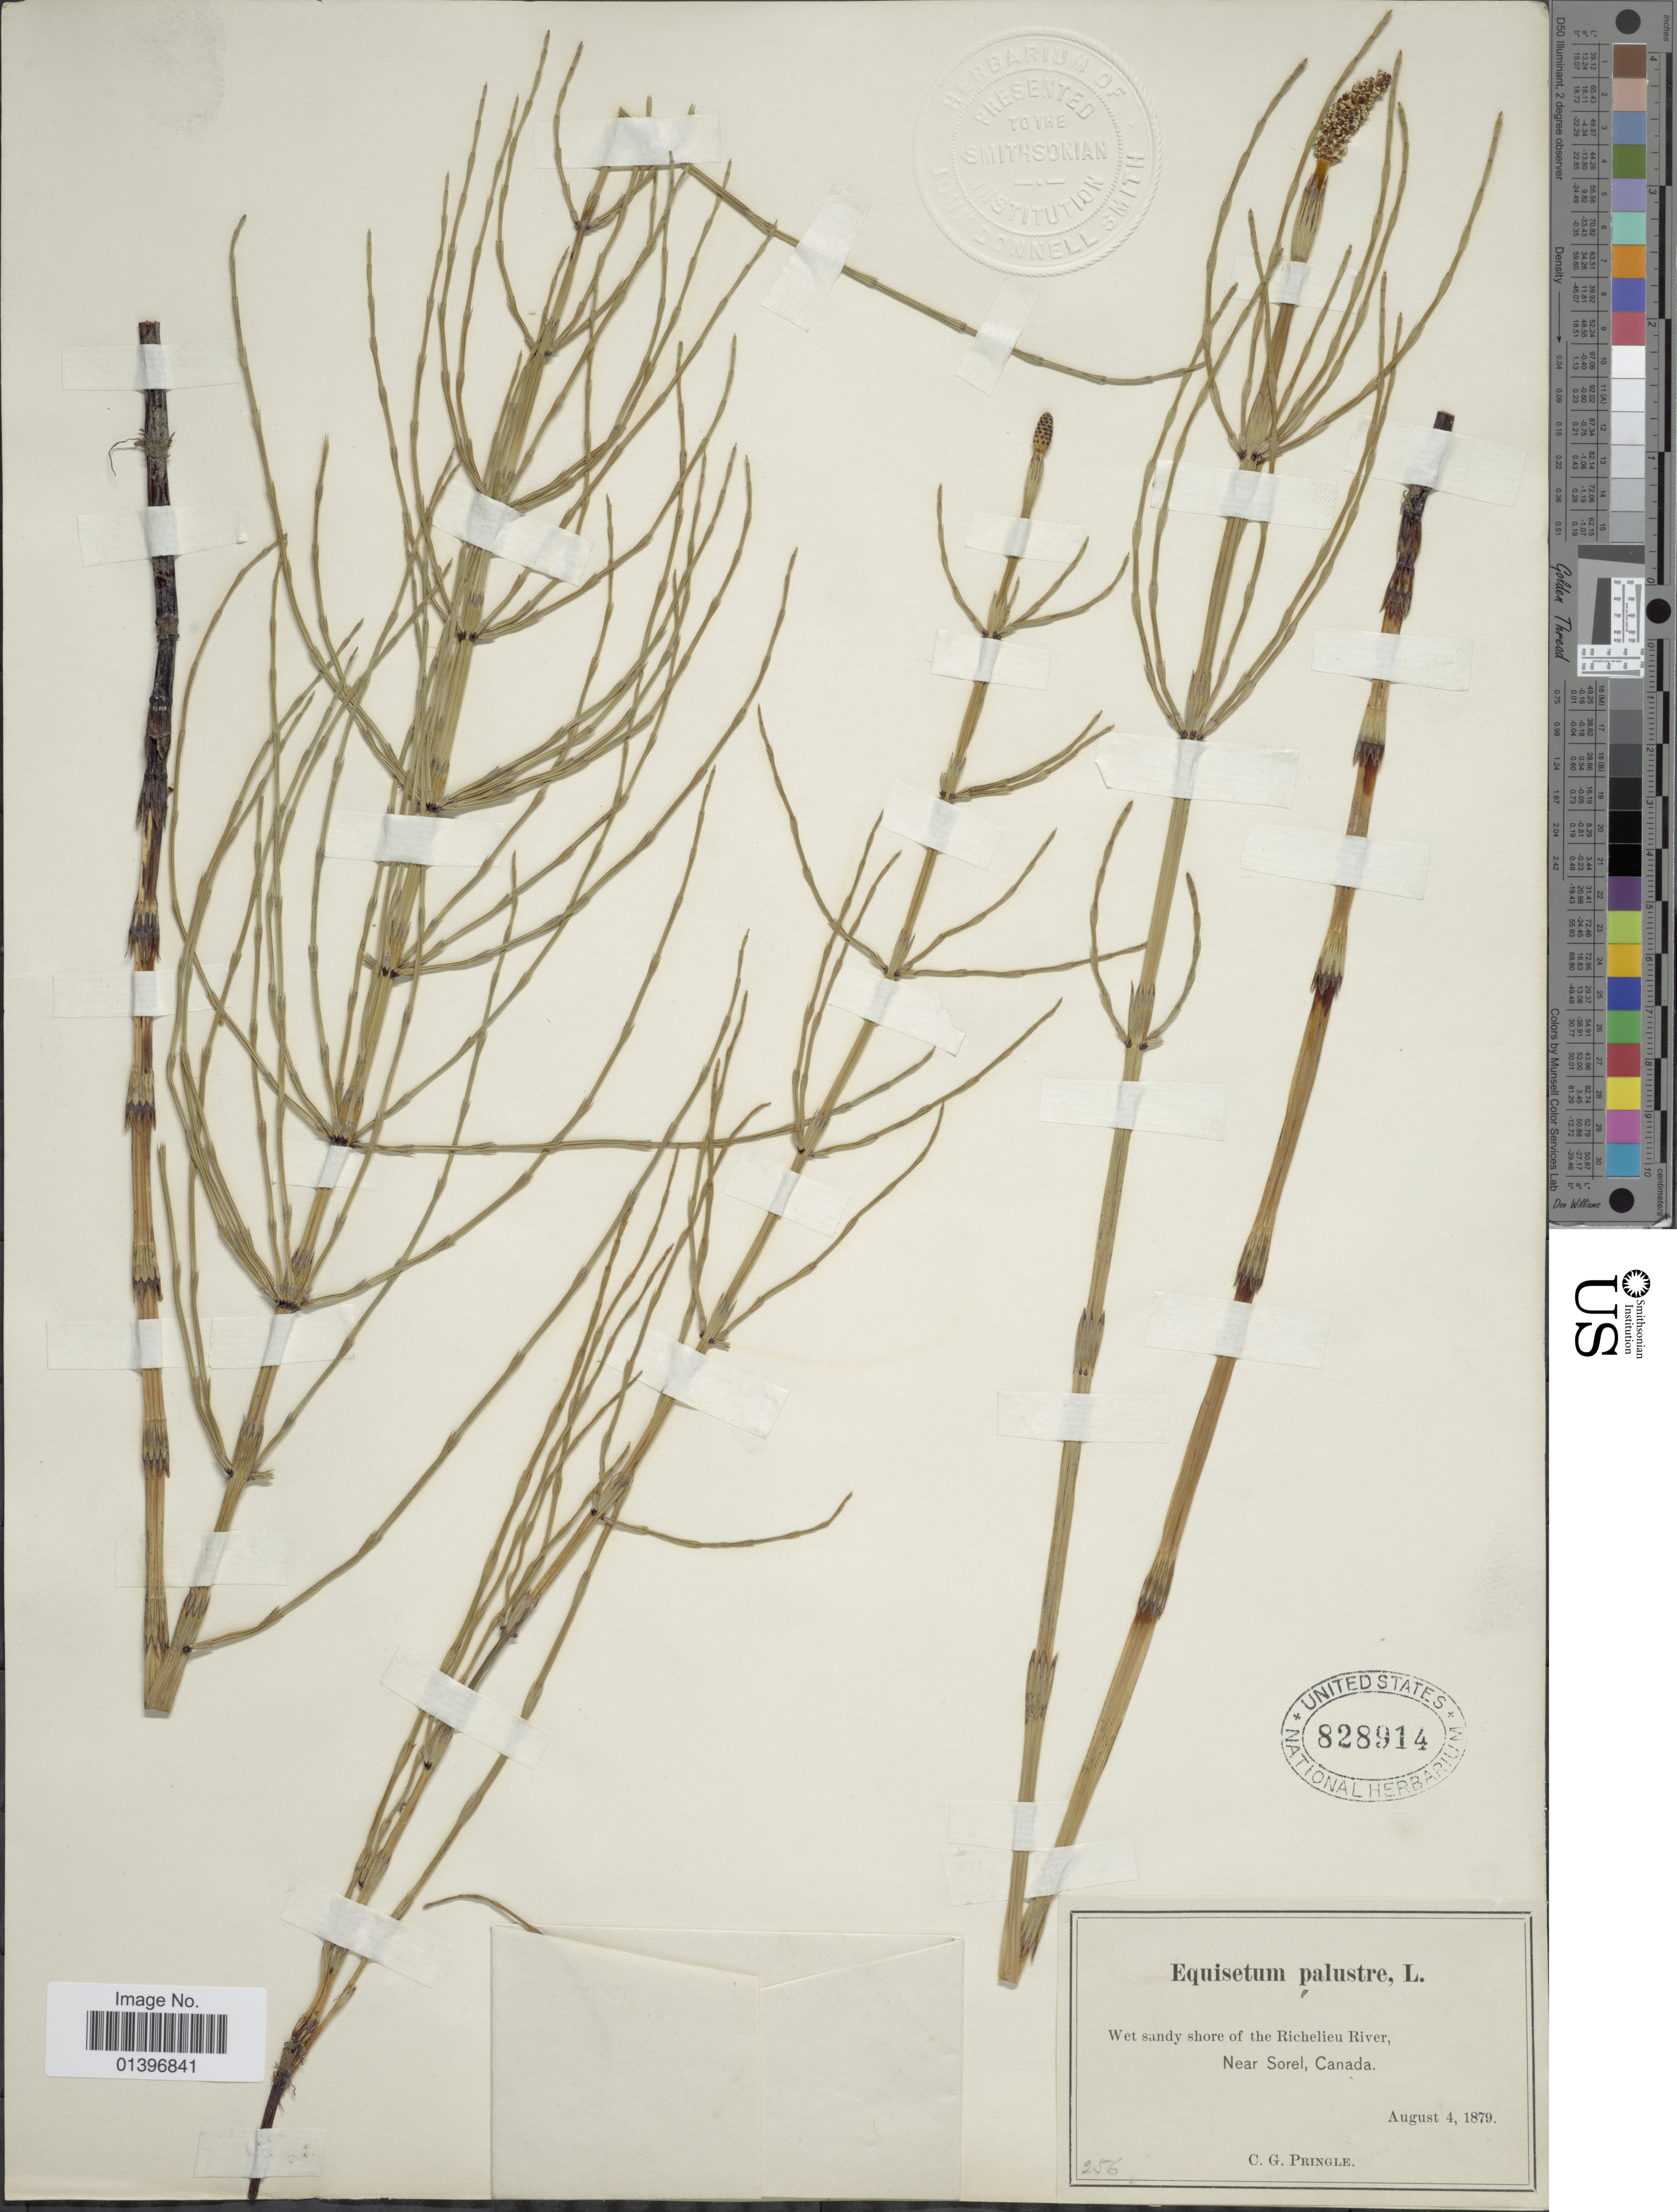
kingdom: Plantae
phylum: Tracheophyta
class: Polypodiopsida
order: Equisetales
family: Equisetaceae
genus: Equisetum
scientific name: Equisetum palustre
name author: L.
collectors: C. G. Pringle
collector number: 256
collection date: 1879-08-04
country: Canada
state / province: Quebec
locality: Wet sandy shore of the Richelieu River, near Sorel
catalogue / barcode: US 828914